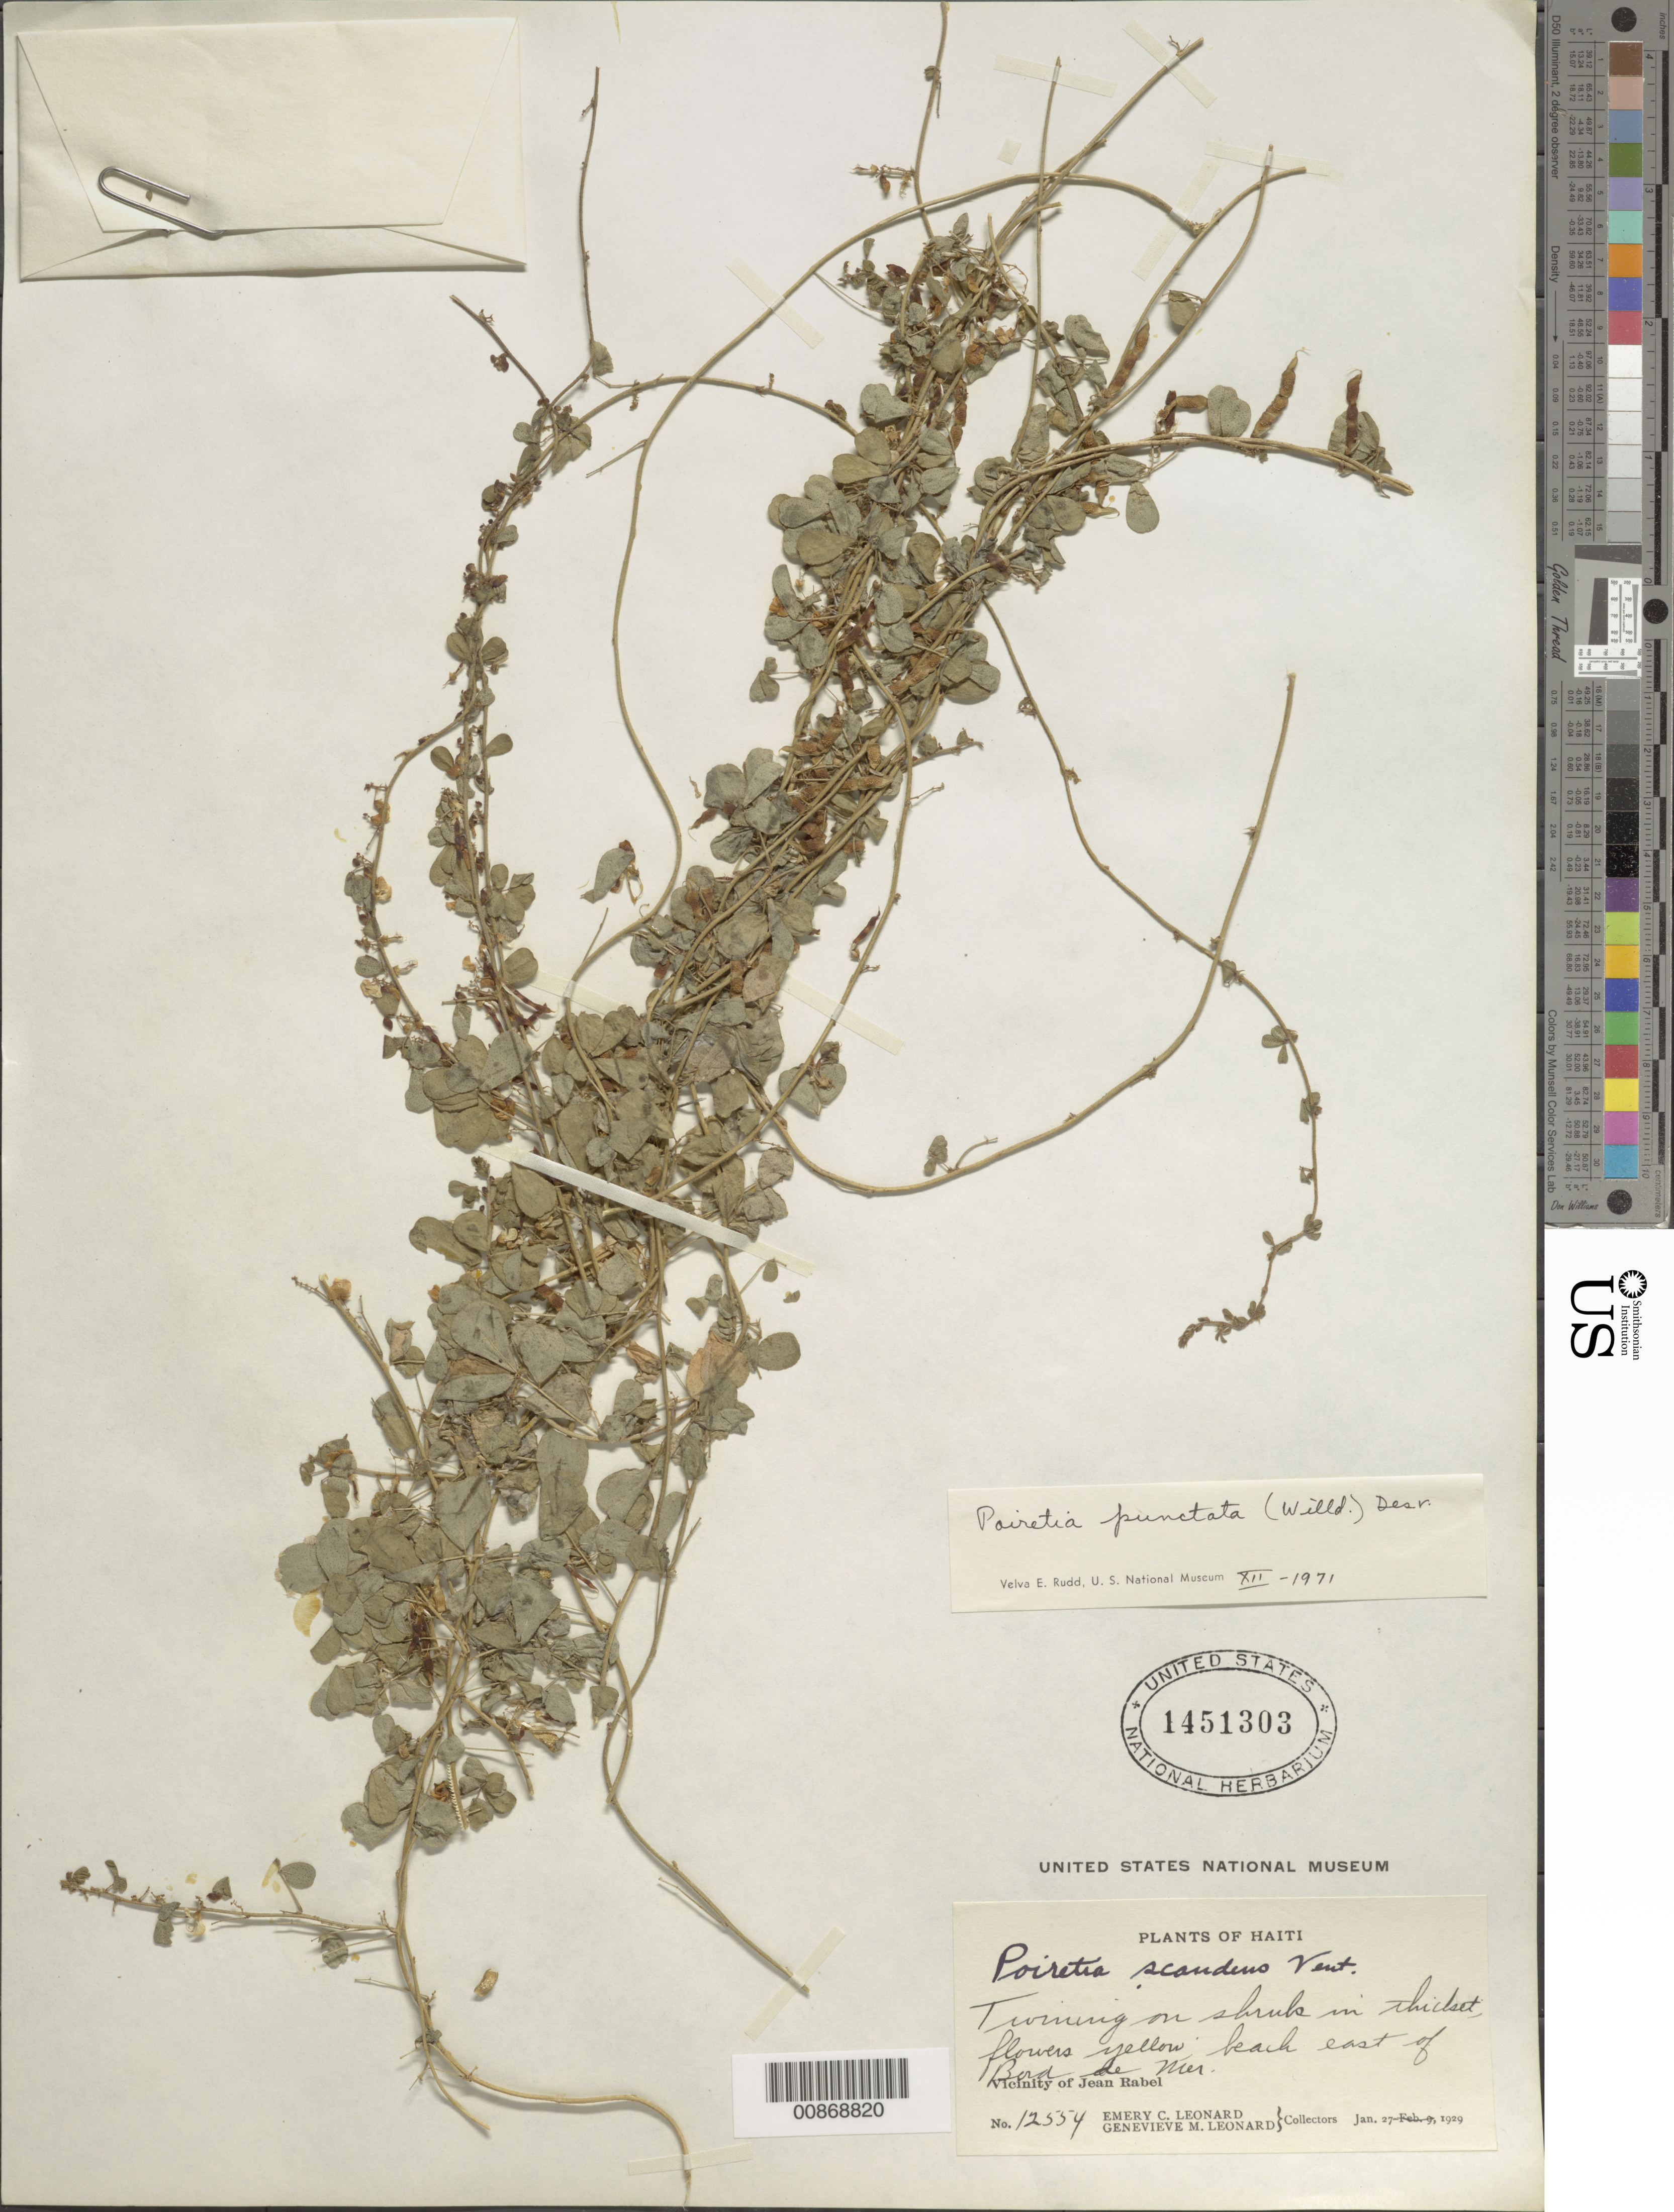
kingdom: Plantae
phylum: Tracheophyta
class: Magnoliopsida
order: Fabales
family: Fabaceae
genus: Poiretia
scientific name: Poiretia scandens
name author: Vent.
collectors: E. C. Leonard & G. M. Leonard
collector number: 12554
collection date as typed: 27 Jan 1929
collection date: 1929-01-27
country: Haiti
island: Hispaniola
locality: Vicinity of Jean Rabel. Beach east of Bord de Mer.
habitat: Twining on shrubs in thicket.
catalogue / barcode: US 1451303